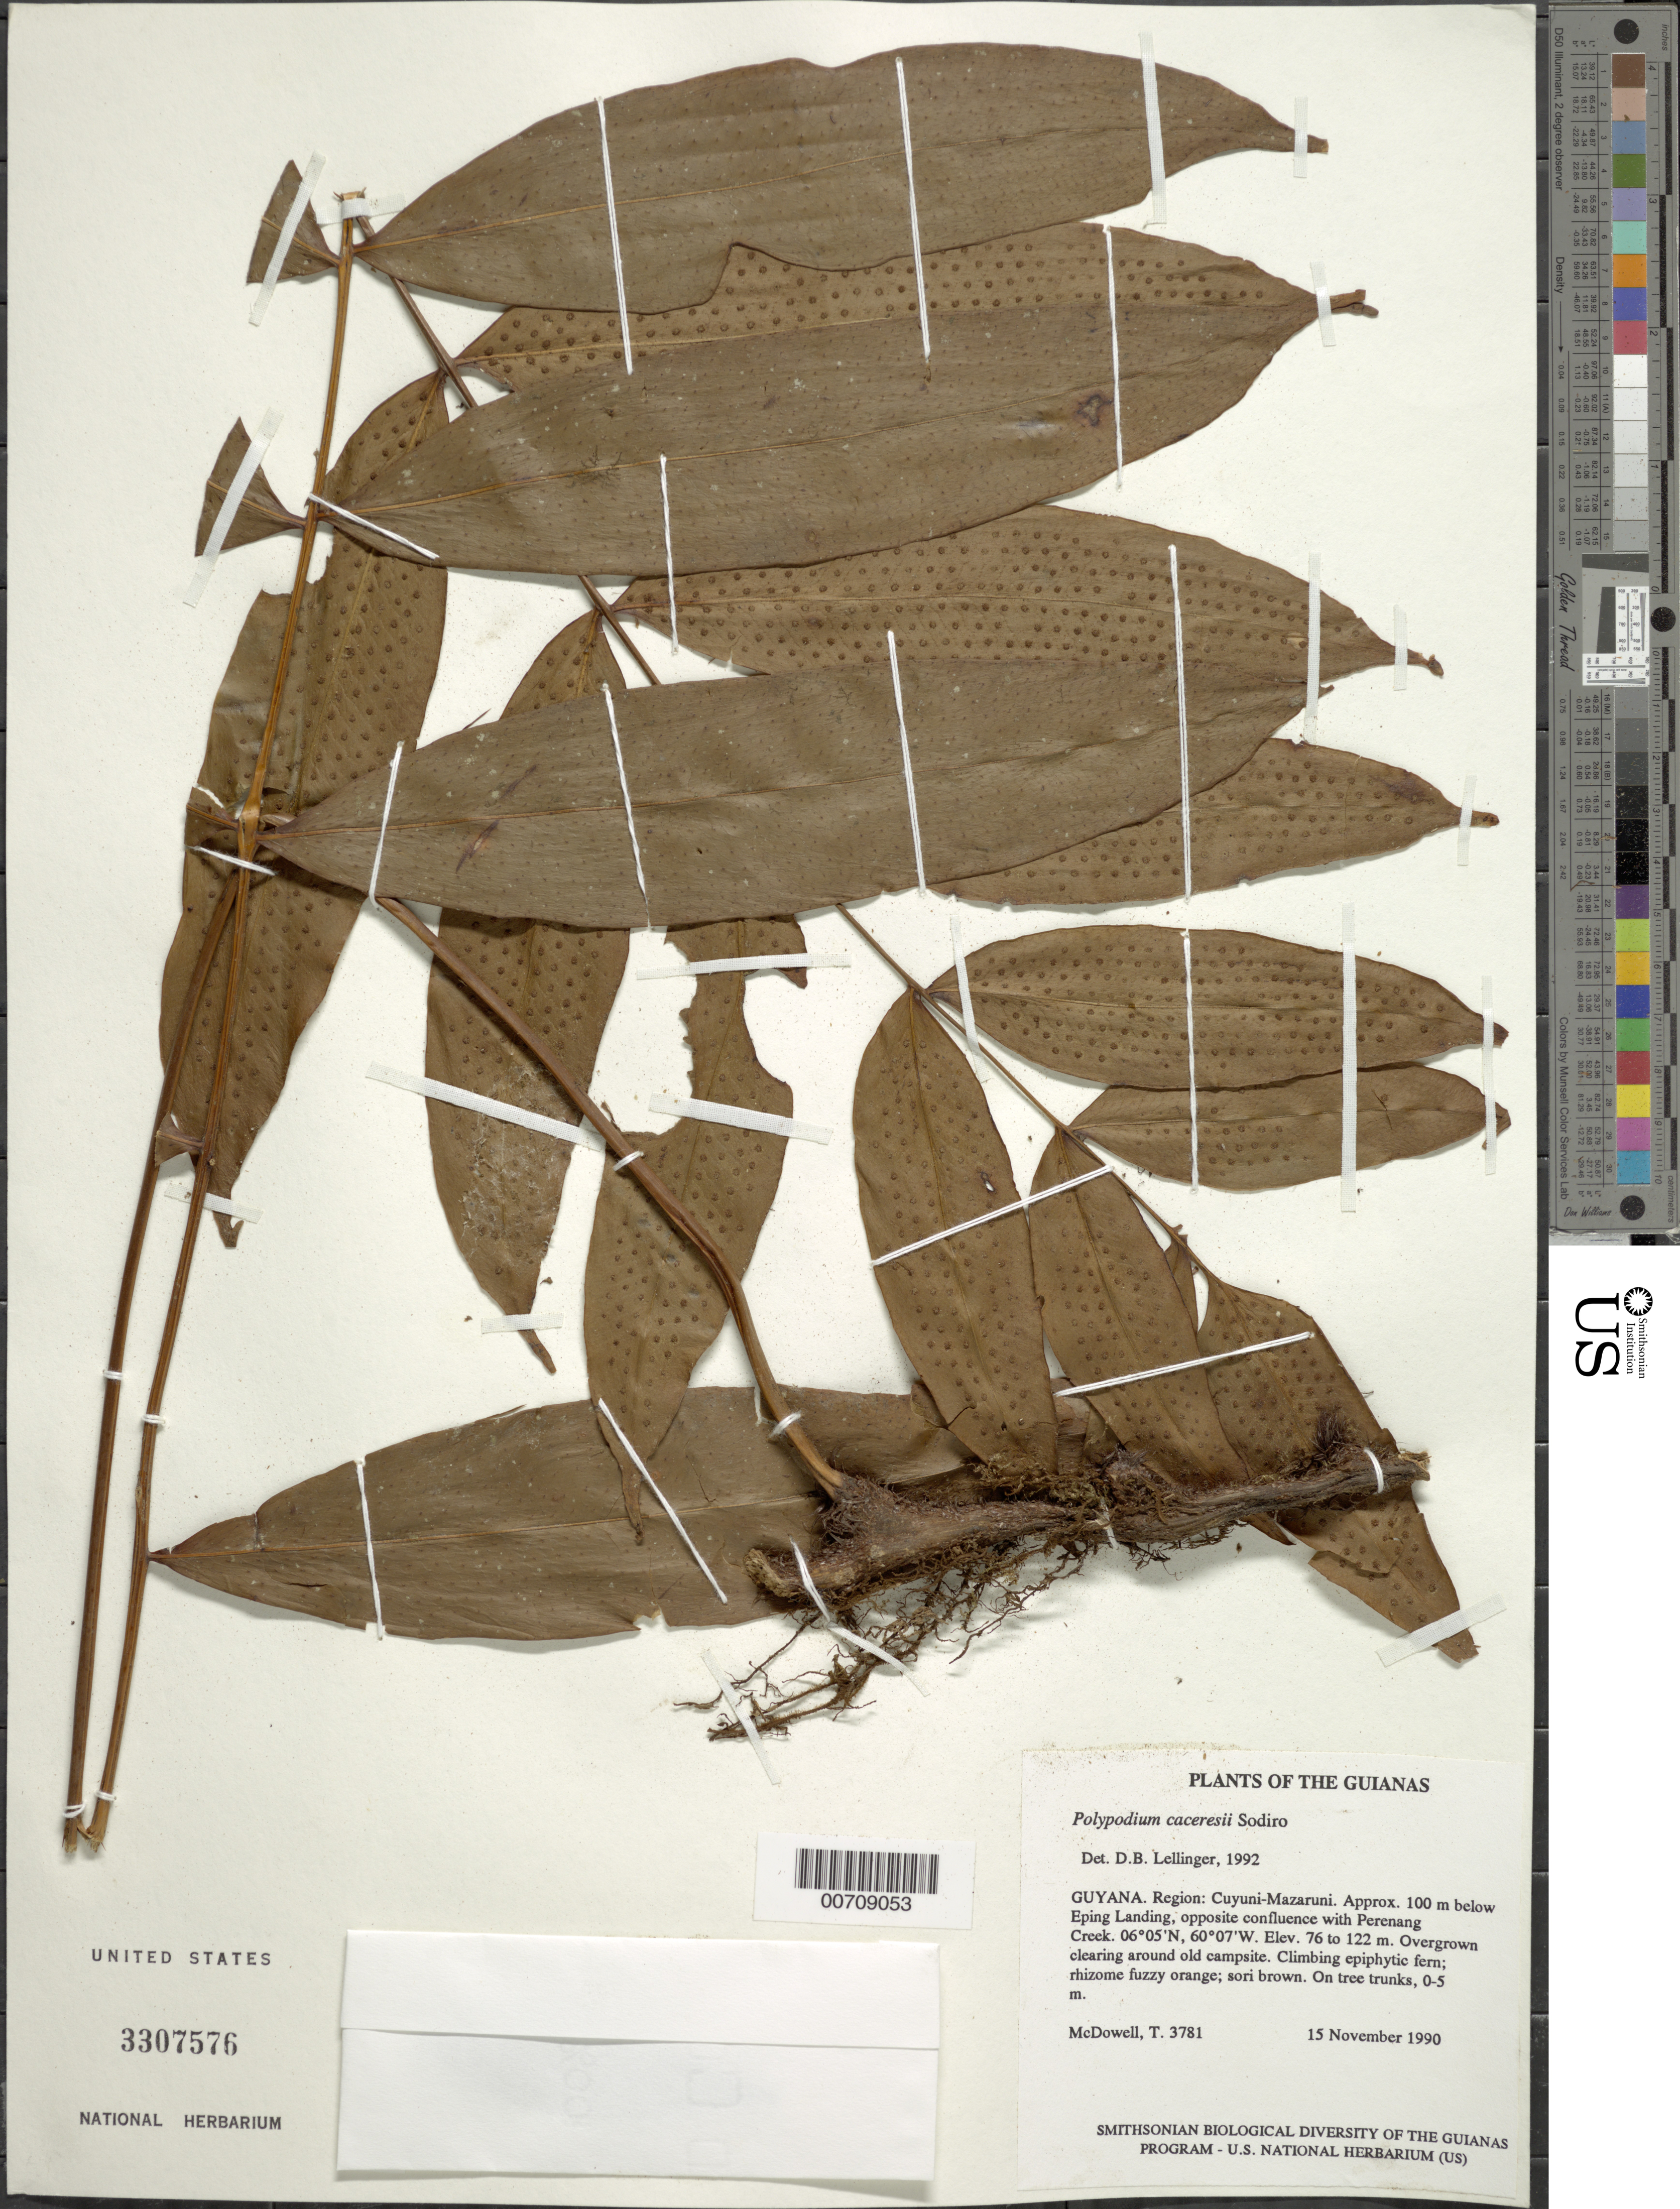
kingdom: Plantae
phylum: Tracheophyta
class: Polypodiopsida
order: Polypodiales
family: Polypodiaceae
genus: Serpocaulon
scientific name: Serpocaulon caceresii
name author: A.R. Sm.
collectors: T. McDowell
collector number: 3781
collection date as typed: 15 November 1990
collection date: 1990-11-15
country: Guyana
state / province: Cuyuni-Mazaruni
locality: Approx. 100 m below Eping Landing, opposite confluence with Perenang Creek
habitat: Overgrown clearing around old campsite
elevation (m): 76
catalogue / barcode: US 3307576